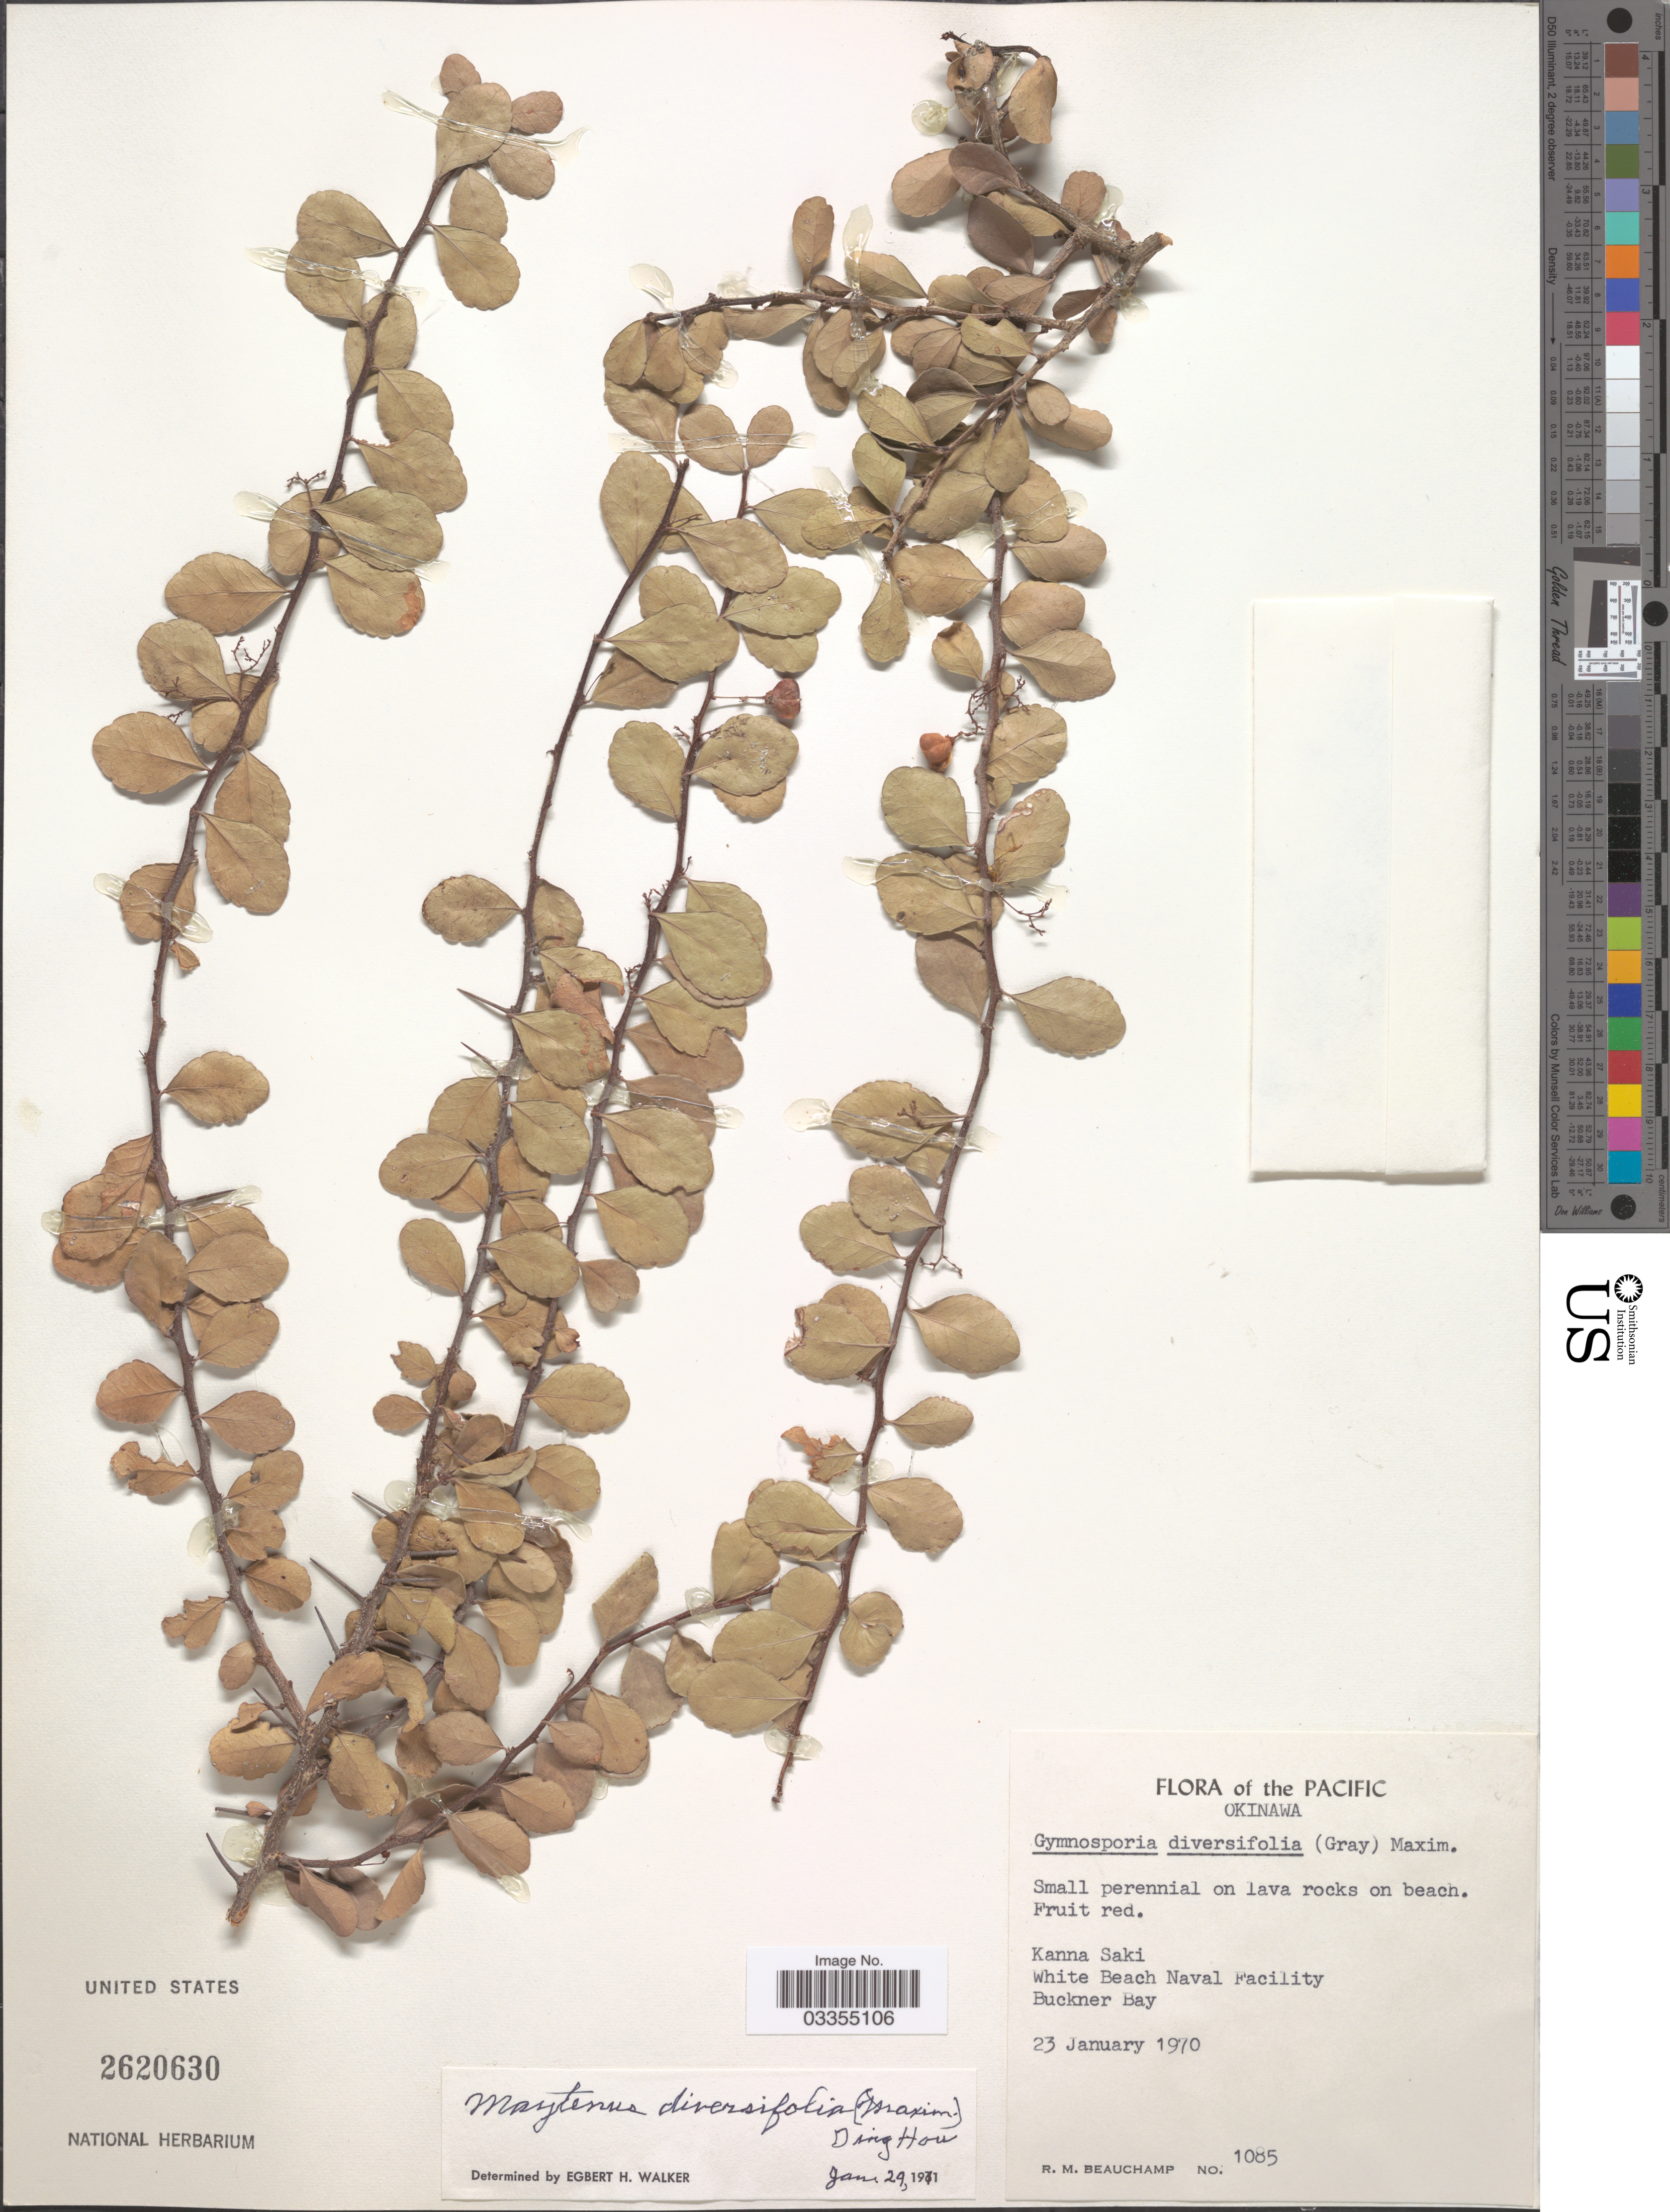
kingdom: Plantae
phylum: Tracheophyta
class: Magnoliopsida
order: Celastrales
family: Celastraceae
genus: Gymnosporia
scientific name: Gymnosporia diversifolia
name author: Maxim.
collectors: R. Beauchamp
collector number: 1085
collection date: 1970-01-23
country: Japan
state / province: Okinawa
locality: The Pacific. Kanna Saki. White Beach Naval Facility. Buckner Bay.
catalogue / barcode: US 2620630